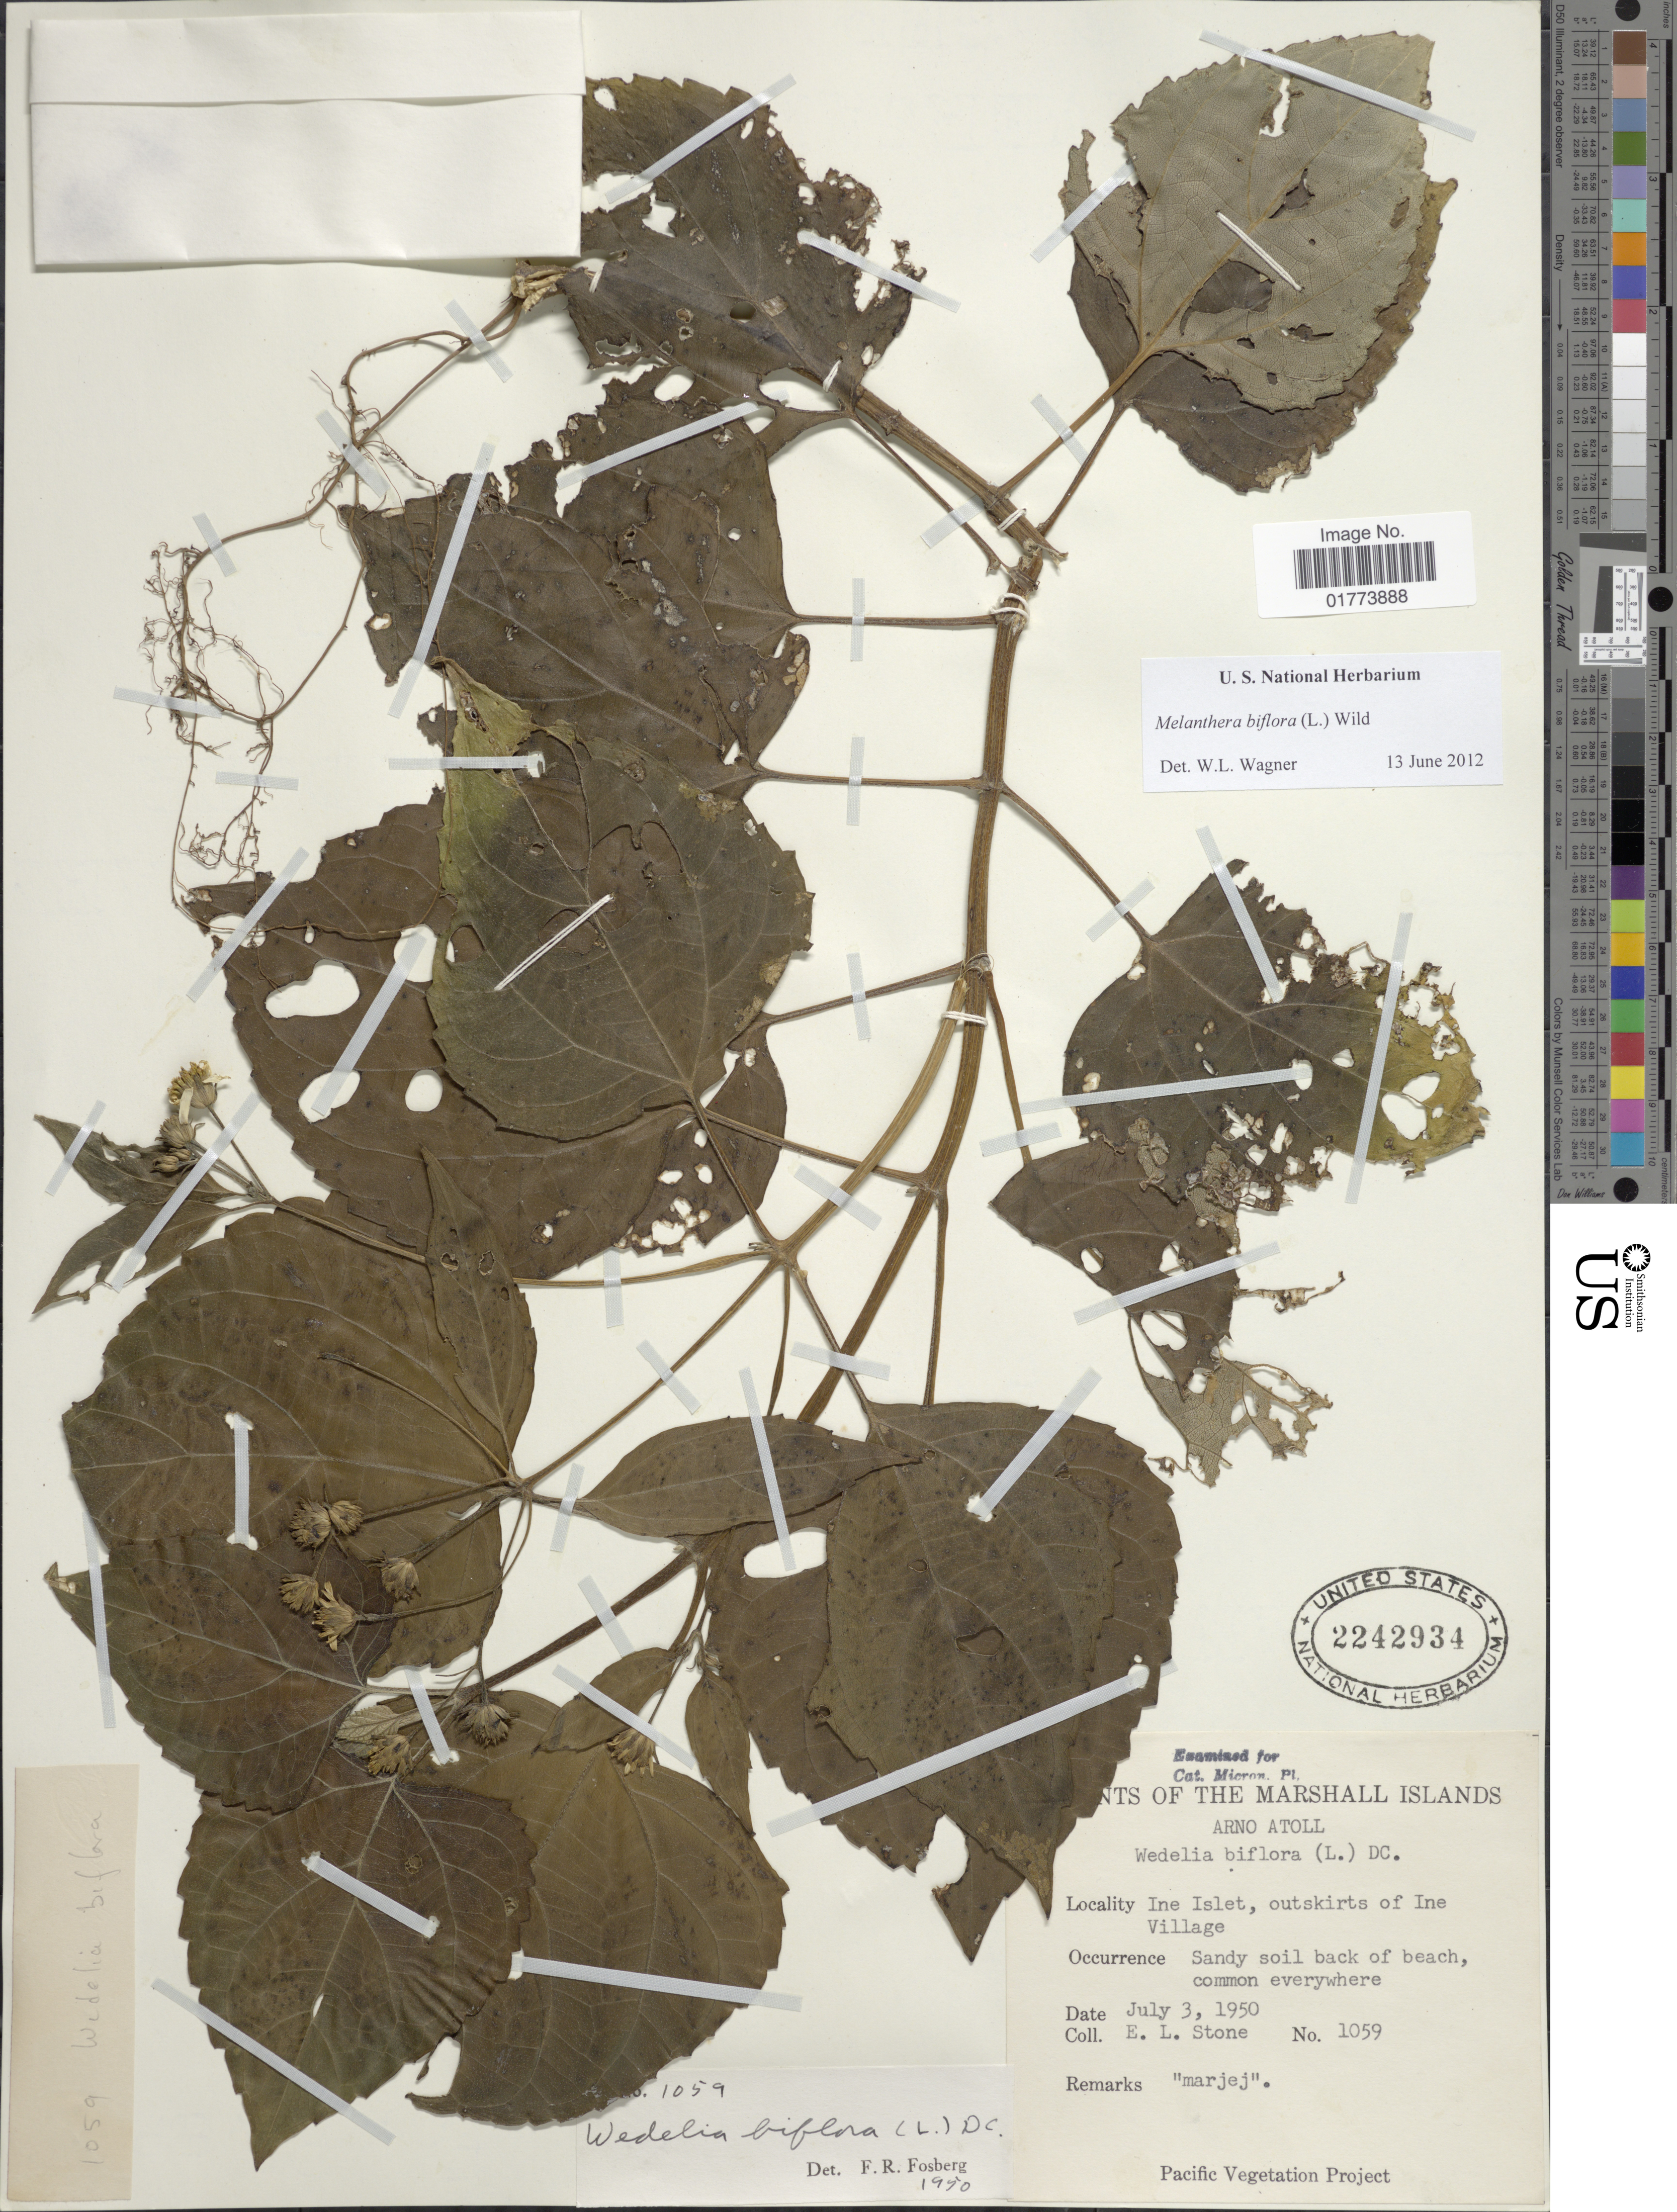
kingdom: Plantae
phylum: Tracheophyta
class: Magnoliopsida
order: Asterales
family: Asteraceae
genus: Wollastonia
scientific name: Wollastonia biflora var. biflora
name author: (L.) DC.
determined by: Wagner, W. L., (BOT), Smithsonian Institution - National Museum of Natural History (UNITED STATES)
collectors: E. L. Stone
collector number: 1059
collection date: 1950-07-03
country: Marshall Islands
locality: Ine Islet, outskirts of Ine Village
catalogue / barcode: US 2242934